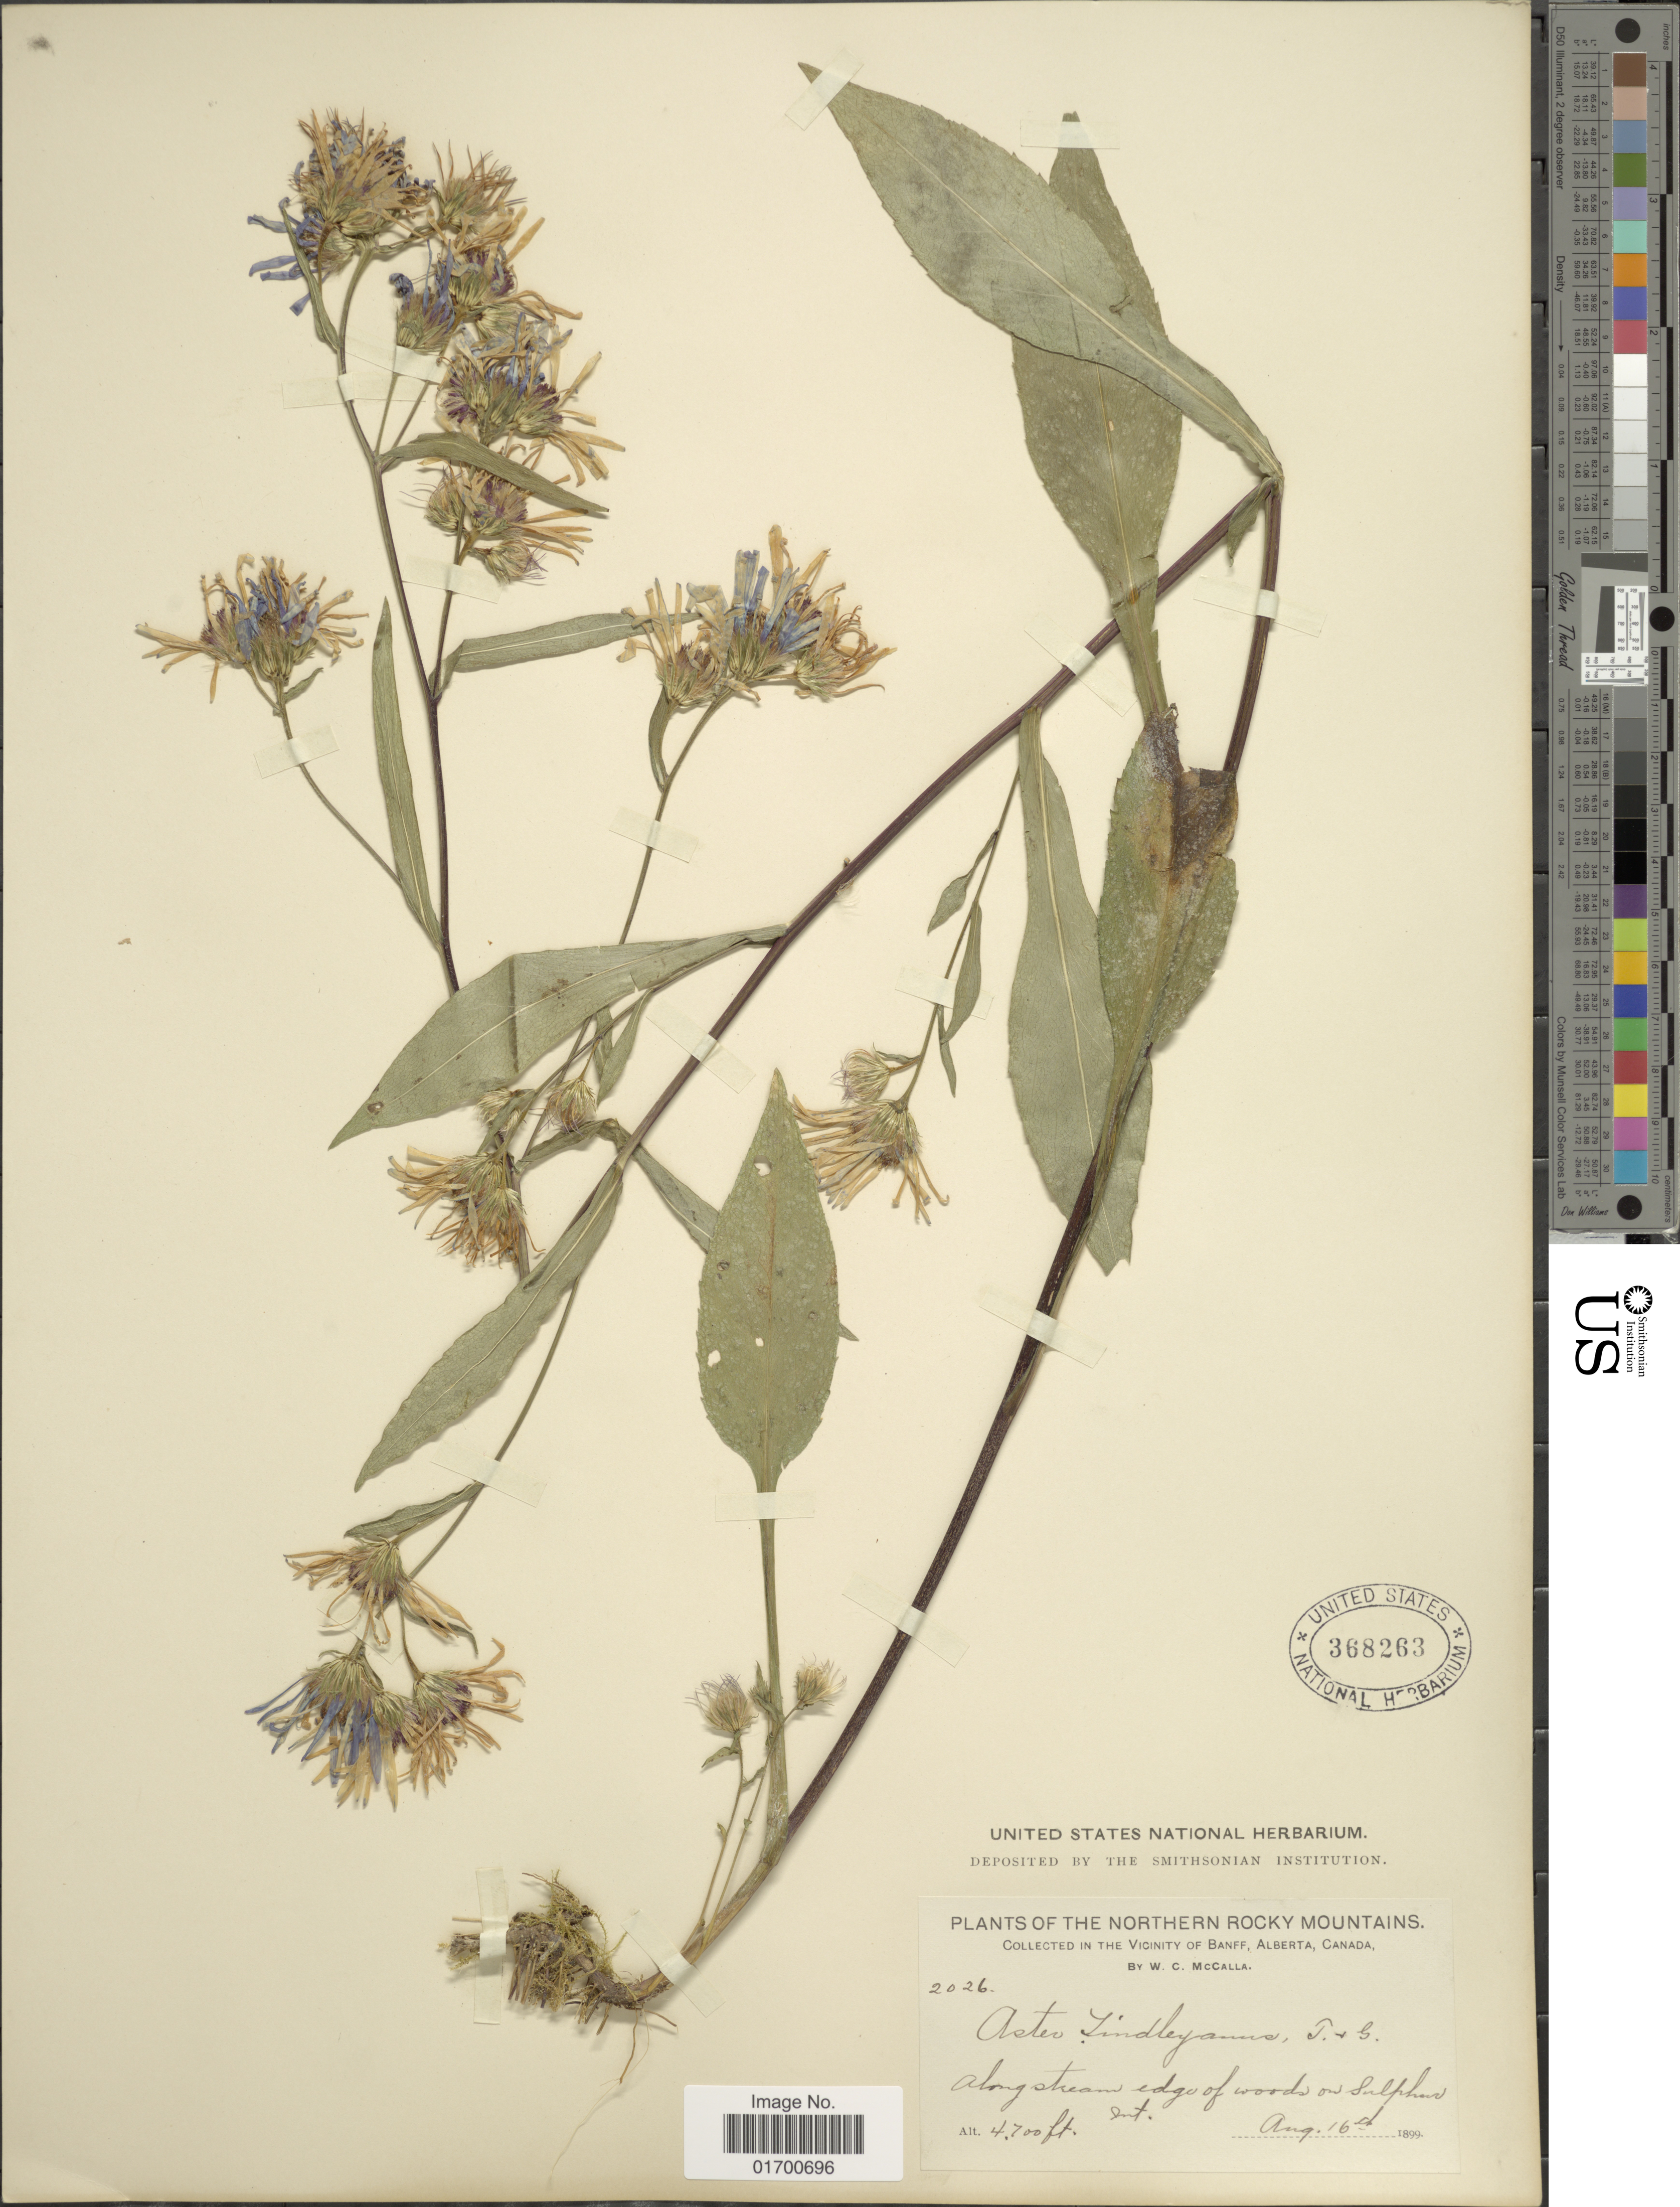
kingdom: Plantae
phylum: Tracheophyta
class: Magnoliopsida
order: Asterales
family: Asteraceae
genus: Symphyotrichum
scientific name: Symphyotrichum ciliolatum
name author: (Lindl.) Á. Löve & D. Löve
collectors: W. McCalla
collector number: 2026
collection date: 1899-08-16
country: Canada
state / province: Alberta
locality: Northern Rocky Mountain, In the Vicinity of Banff, along stream edge of woods on Sulphur Mt.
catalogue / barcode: US 368263